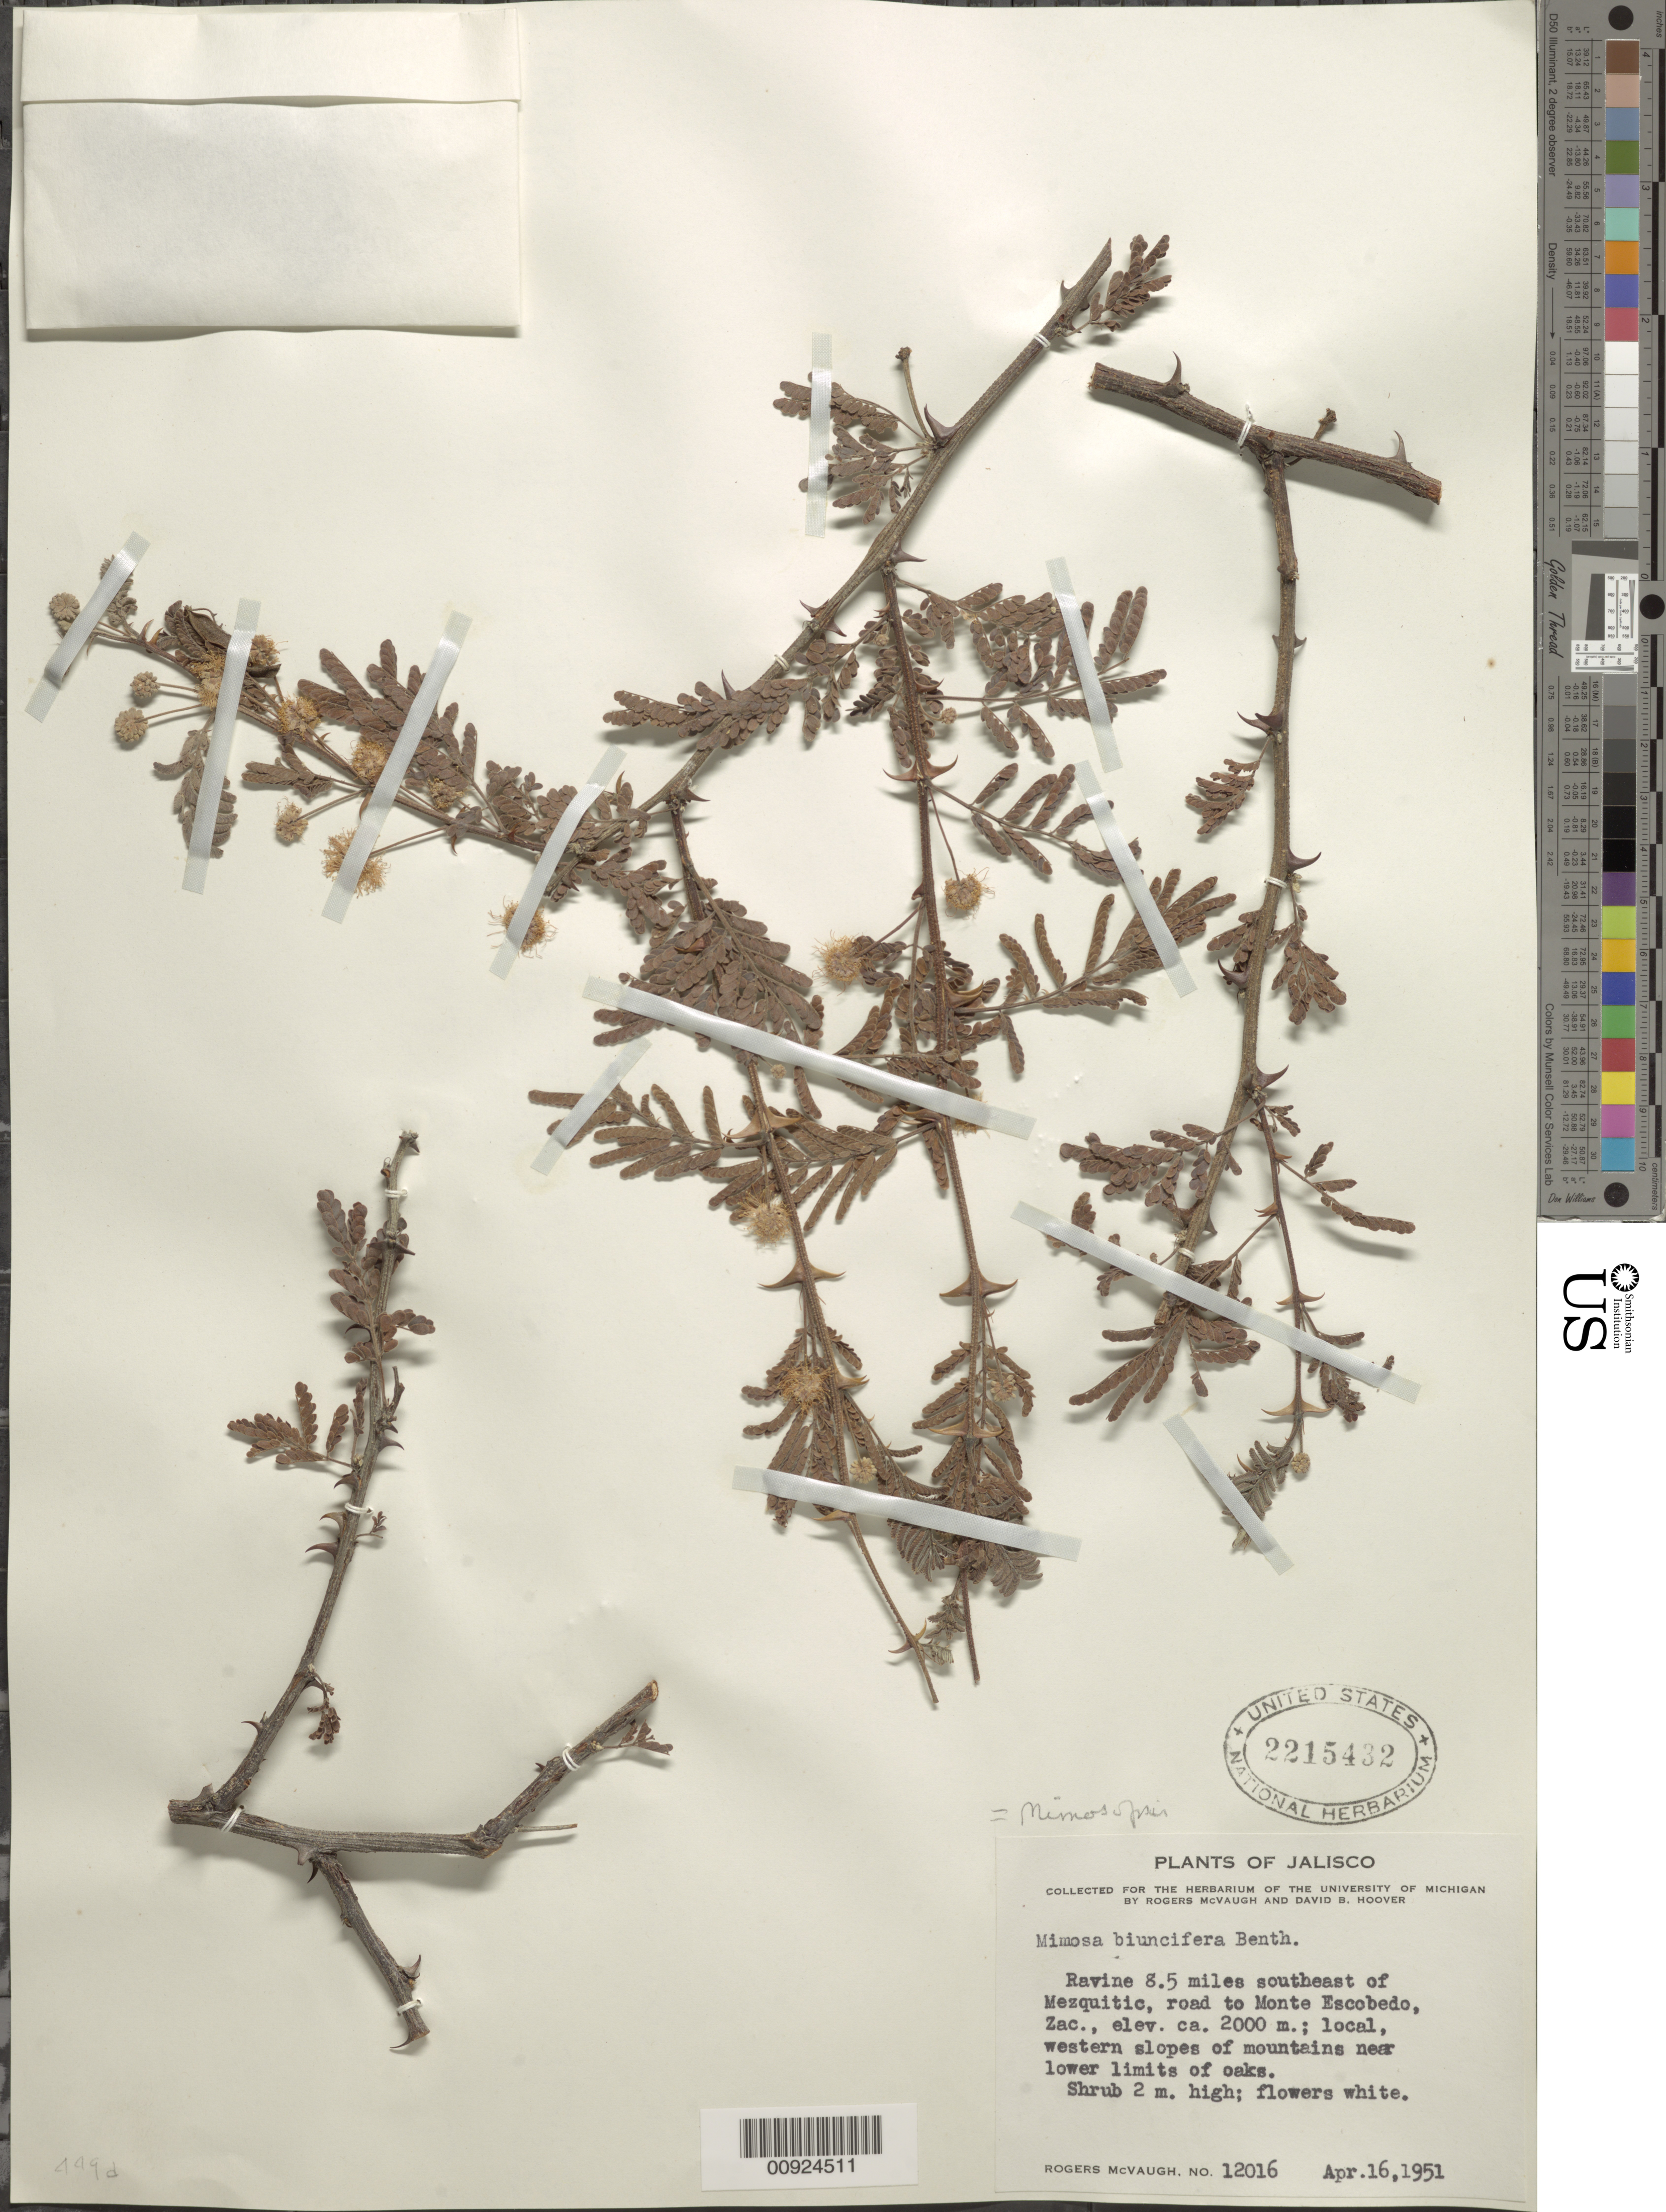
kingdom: Plantae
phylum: Tracheophyta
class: Magnoliopsida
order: Fabales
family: Fabaceae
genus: Mimosa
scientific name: Mimosa biuncifera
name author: Benth.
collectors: R. McVaugh & D. B. Hoover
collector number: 12016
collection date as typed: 16 Apr 1951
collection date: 1951-04-16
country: Mexico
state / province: Jalisco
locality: Ravine 8.5 miles southeast of Mezquitic, road to Monte Escobedo, Zacatecas.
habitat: Western slopes of mountains near lower limits of oaks.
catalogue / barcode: US 2215432